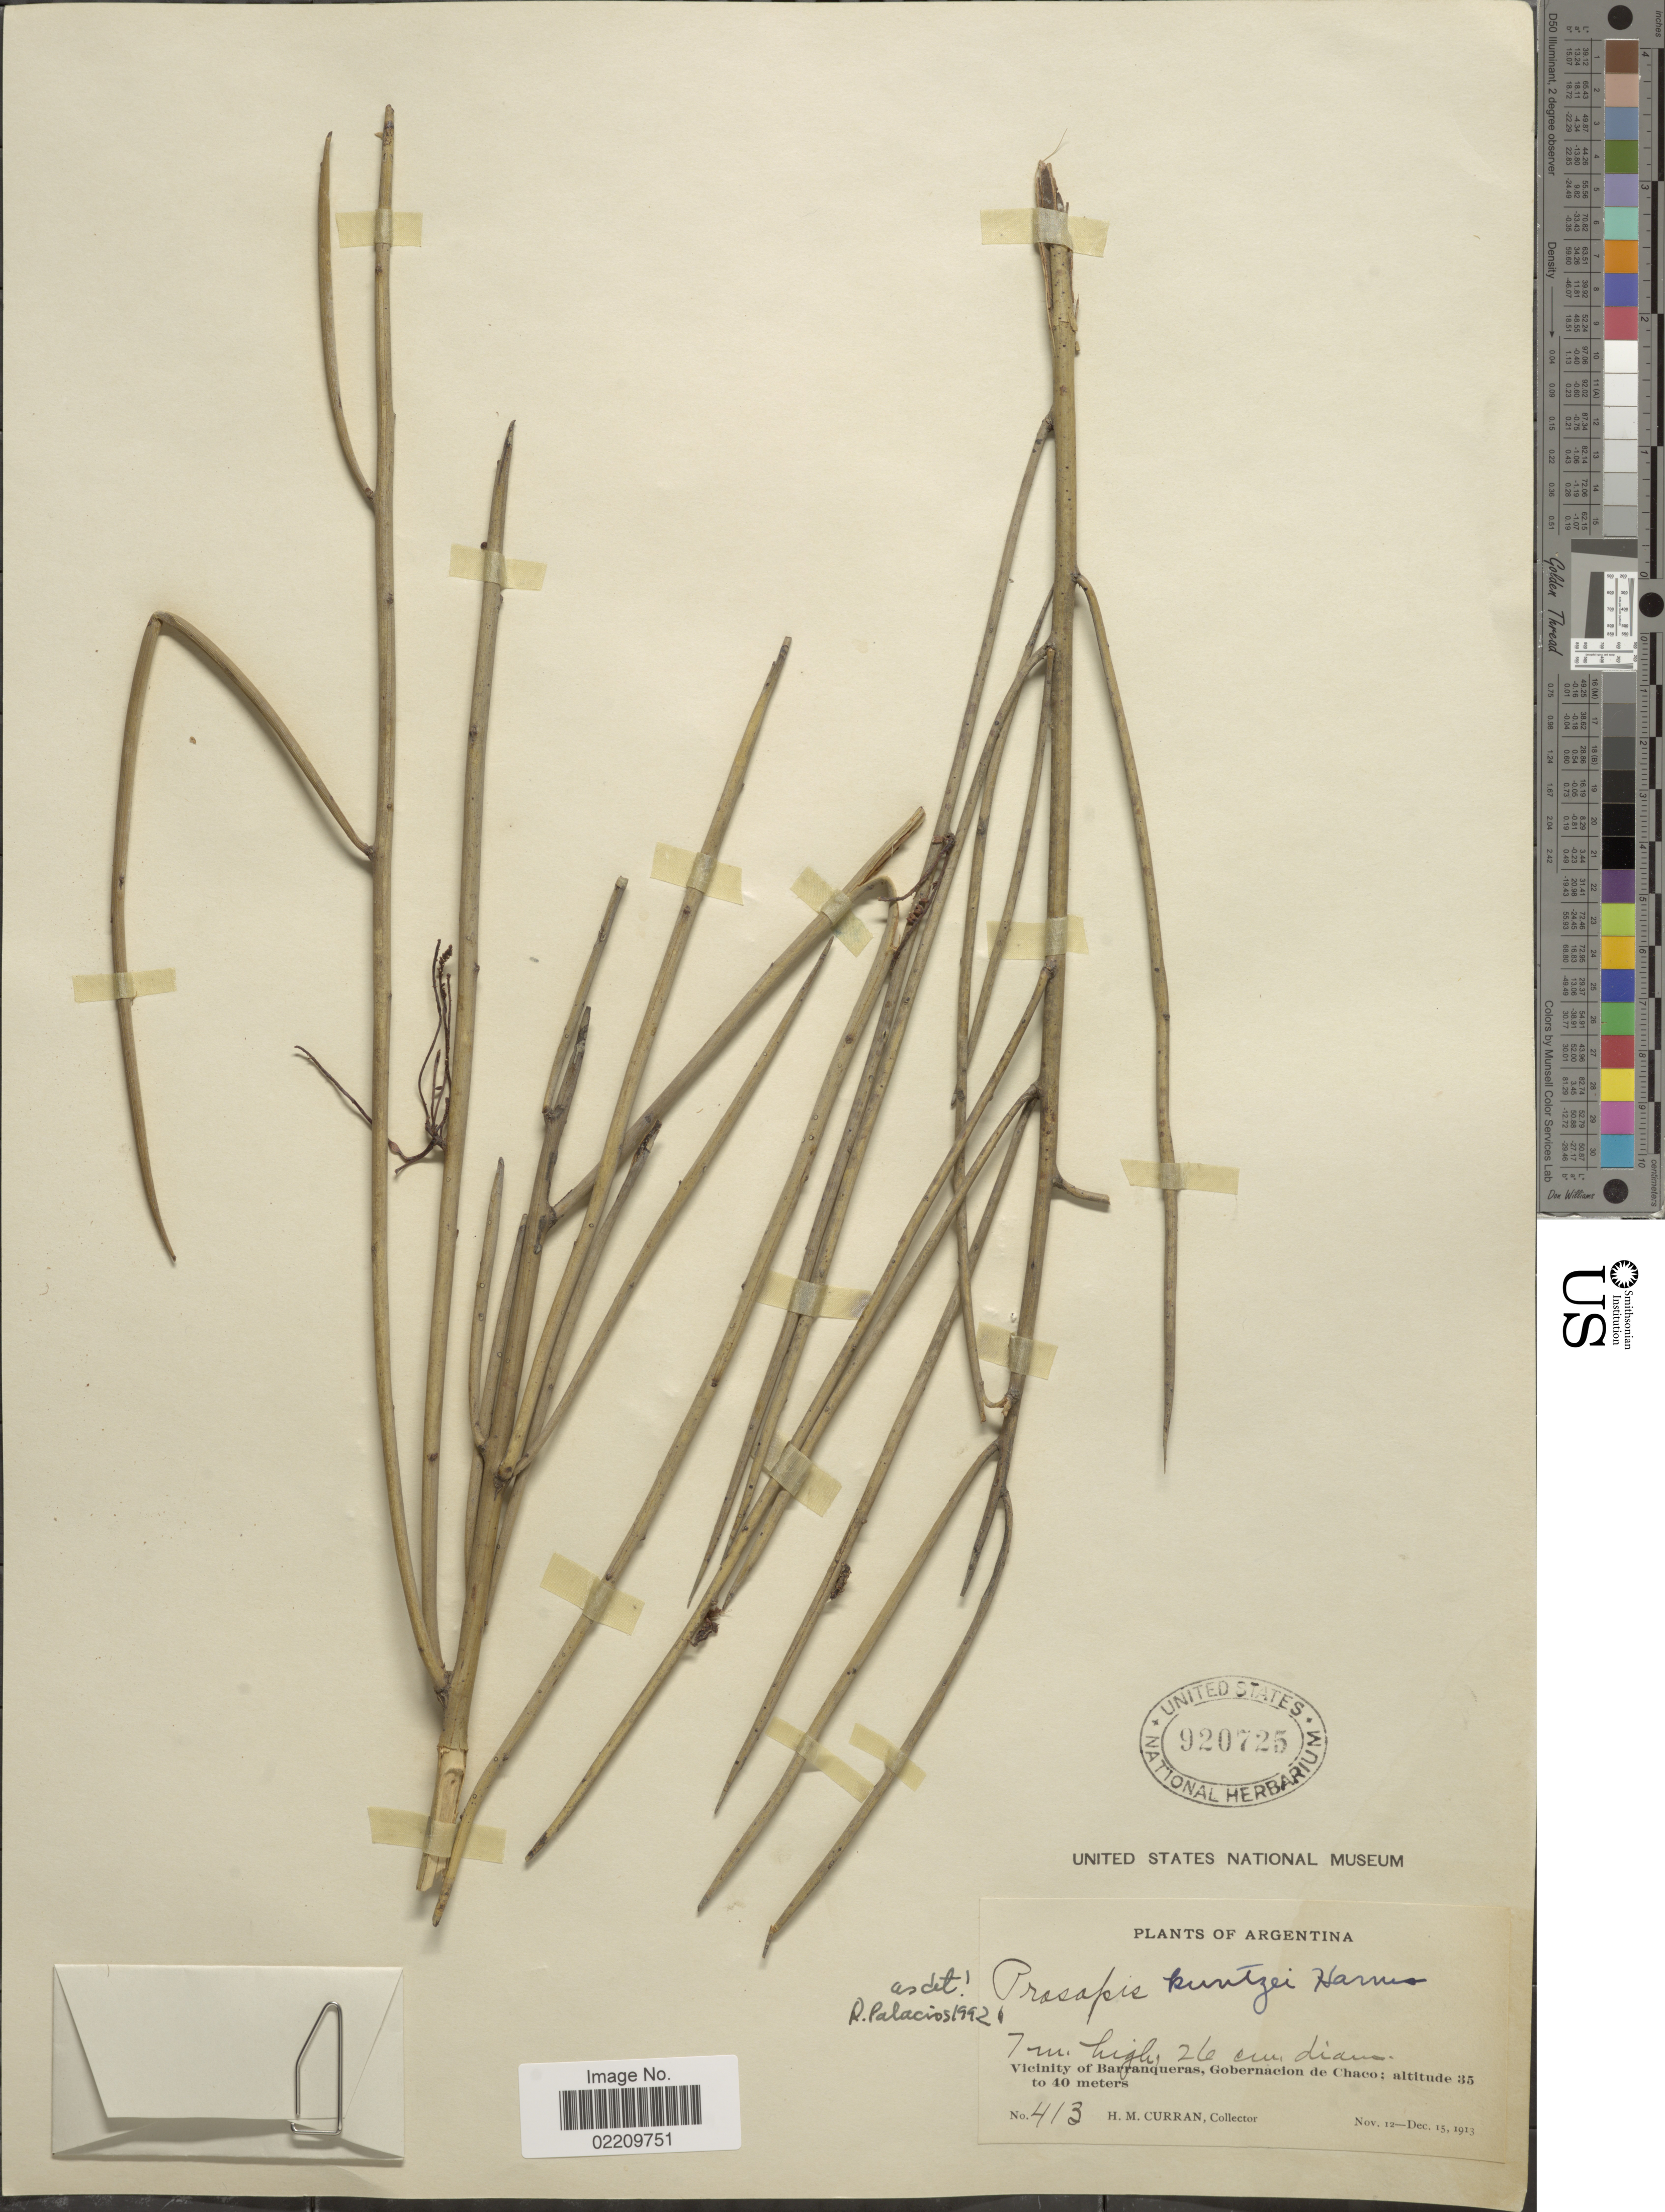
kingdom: Plantae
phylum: Tracheophyta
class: Magnoliopsida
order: Fabales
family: Fabaceae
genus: Neltuma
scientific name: Neltuma kuntzei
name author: (Harms ex Kuntze) C. E. Hughes & G.P. Lewis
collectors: H. M. Curran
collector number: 413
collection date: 1913-11-12/1913-12-15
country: Argentina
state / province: Chaco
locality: Vicinity of Barranqueras, Gobernacion de Chaco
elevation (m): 35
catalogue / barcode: US 920725